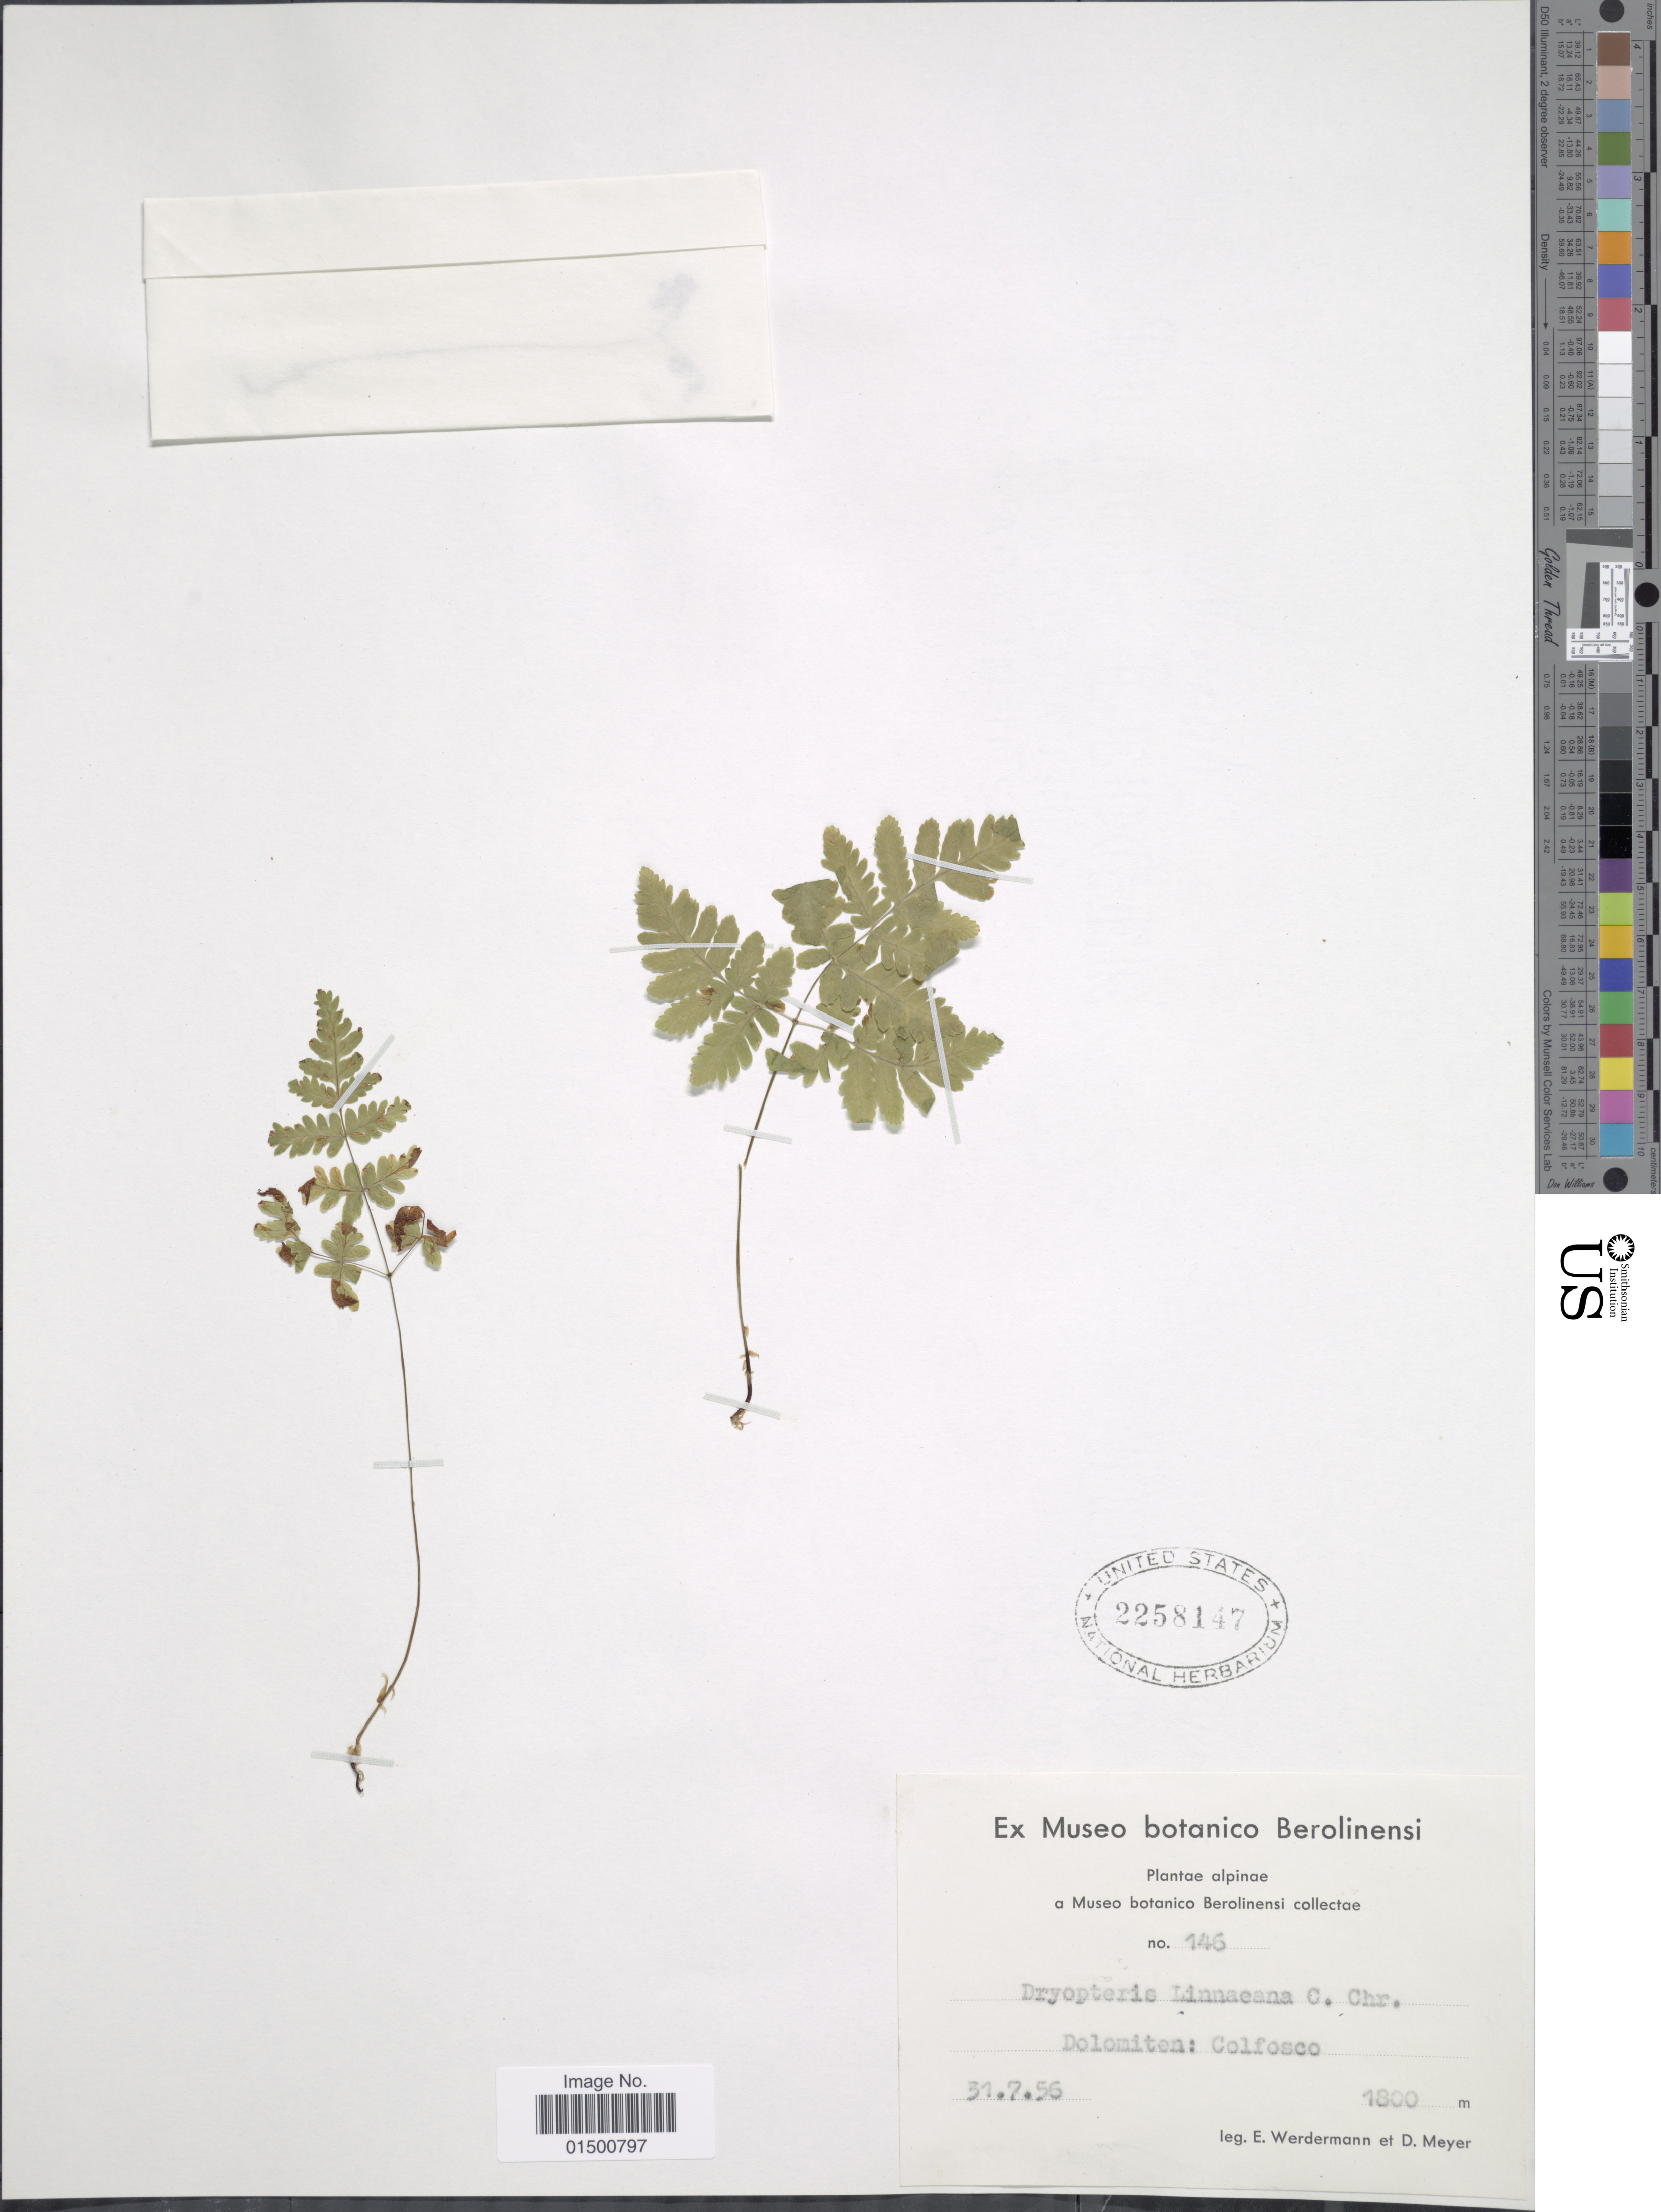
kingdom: Plantae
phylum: Tracheophyta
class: Polypodiopsida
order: Polypodiales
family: Cystopteridaceae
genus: Gymnocarpium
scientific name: Gymnocarpium robertianum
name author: (Hoffm.) Newman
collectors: E. Werdermann & D. Meyer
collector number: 146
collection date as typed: Transcribed d/m/y: 31/7/56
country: Italy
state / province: Trentino-Alto Adige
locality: Colfosco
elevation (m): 1800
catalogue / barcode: US 2258147